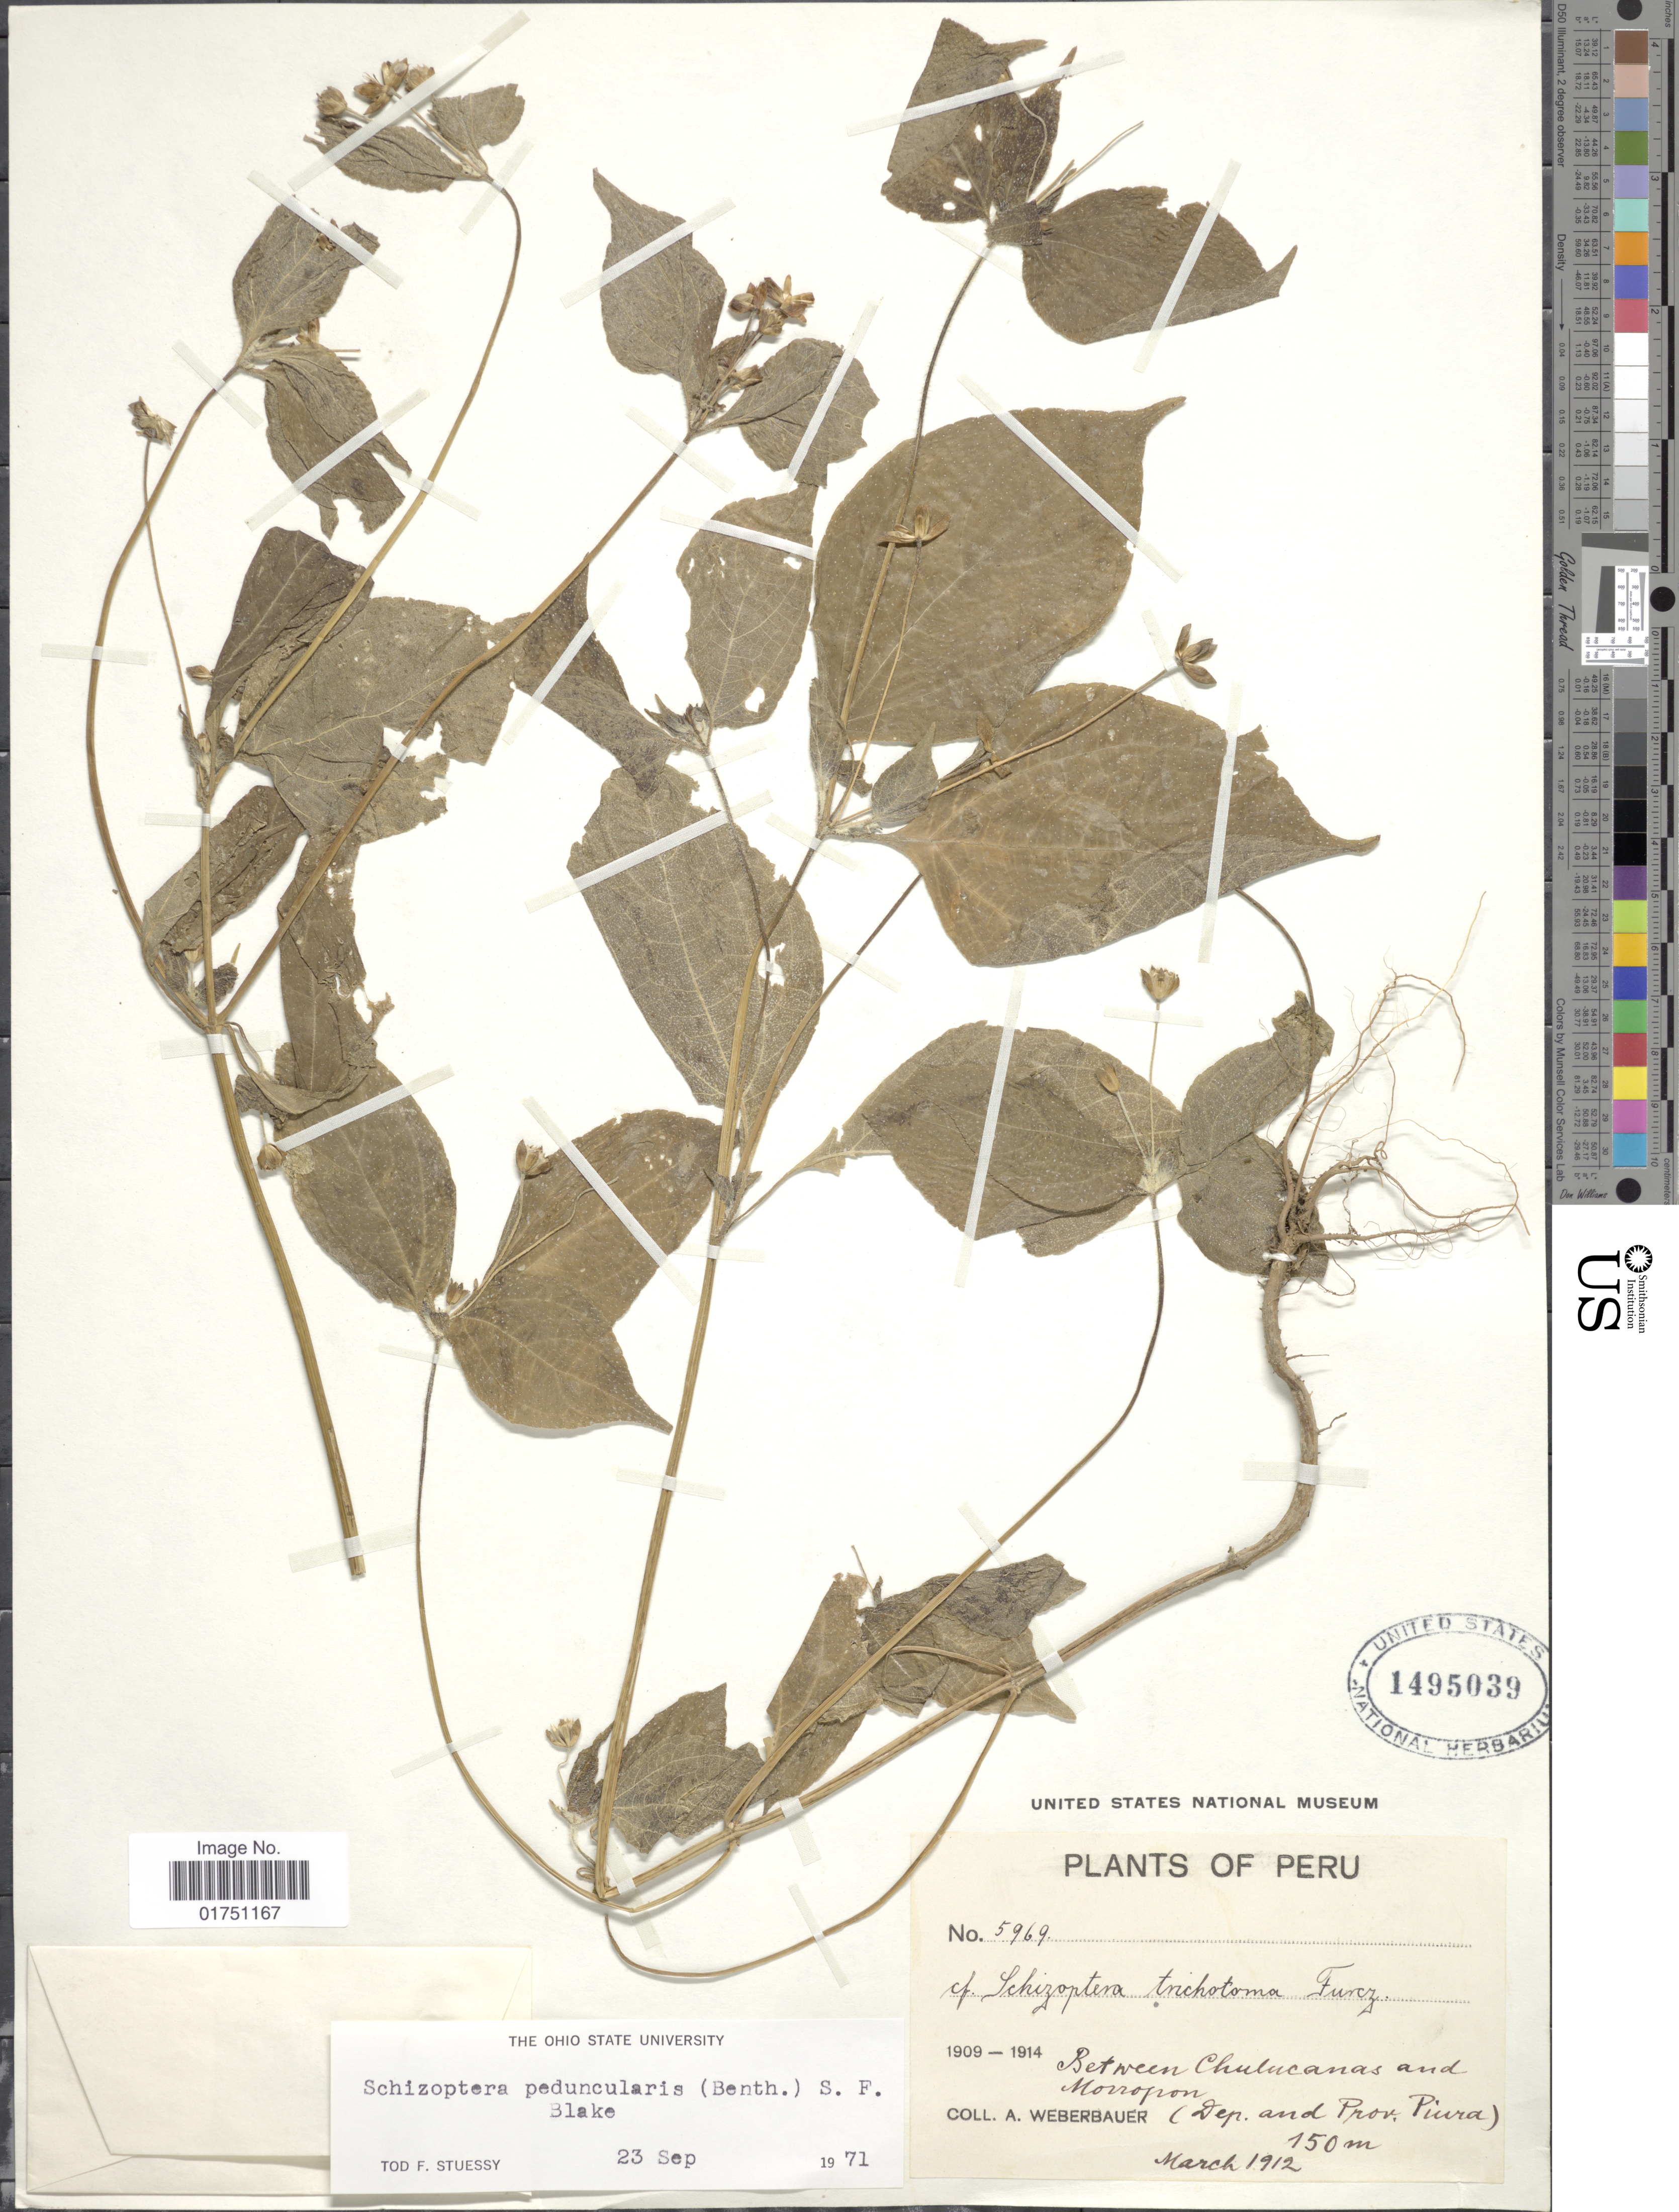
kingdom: Plantae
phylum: Tracheophyta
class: Magnoliopsida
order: Asterales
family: Asteraceae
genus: Schizoptera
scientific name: Schizoptera peduncularis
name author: S.F. Blake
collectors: A. Weberbauer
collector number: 5969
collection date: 1912-03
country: Peru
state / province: Piura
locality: Between Chulucanas and Morropon (Dep. and prov. Piura)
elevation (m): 150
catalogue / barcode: US 1495039